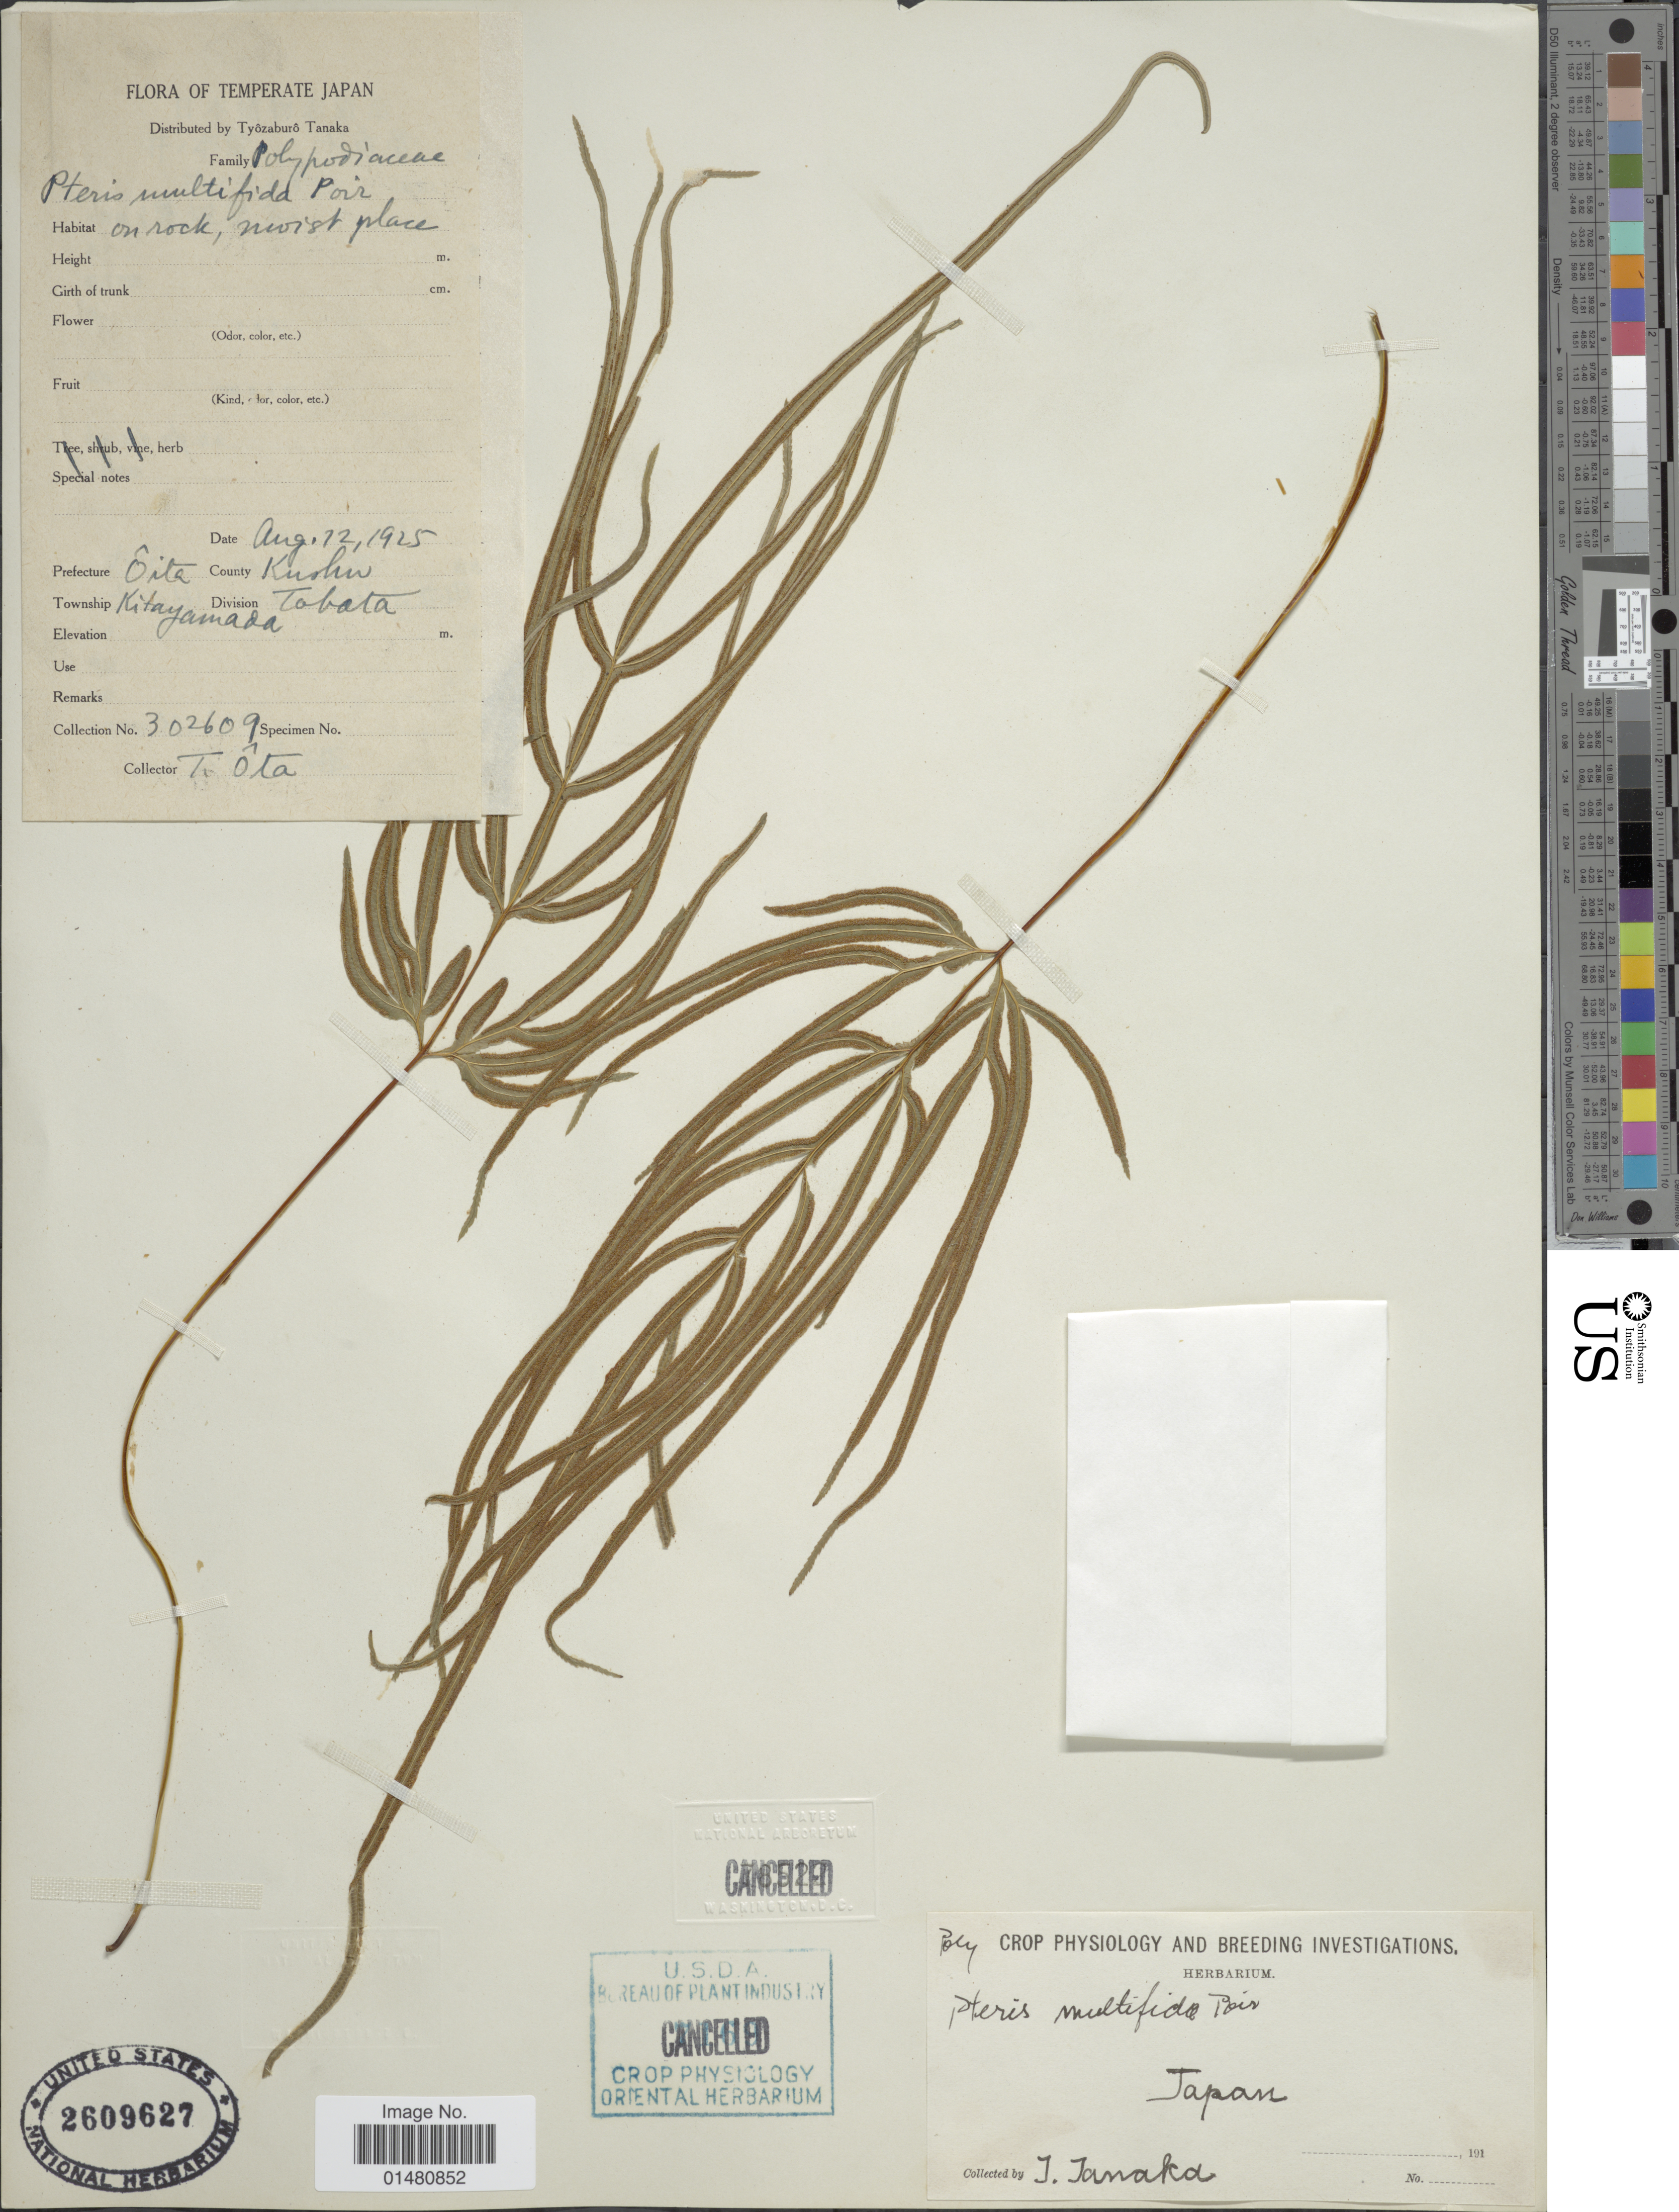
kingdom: Plantae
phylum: Tracheophyta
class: Polypodiopsida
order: Polypodiales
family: Pteridaceae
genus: Pteris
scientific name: Pteris multifida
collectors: T. Ota & T. Tanaka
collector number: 302609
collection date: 1925-08-12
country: Japan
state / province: Oita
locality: Temperate Japan, Prefecture Oita, County Kushu, Township Kitayamada, Division Tobata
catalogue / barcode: US 2609627